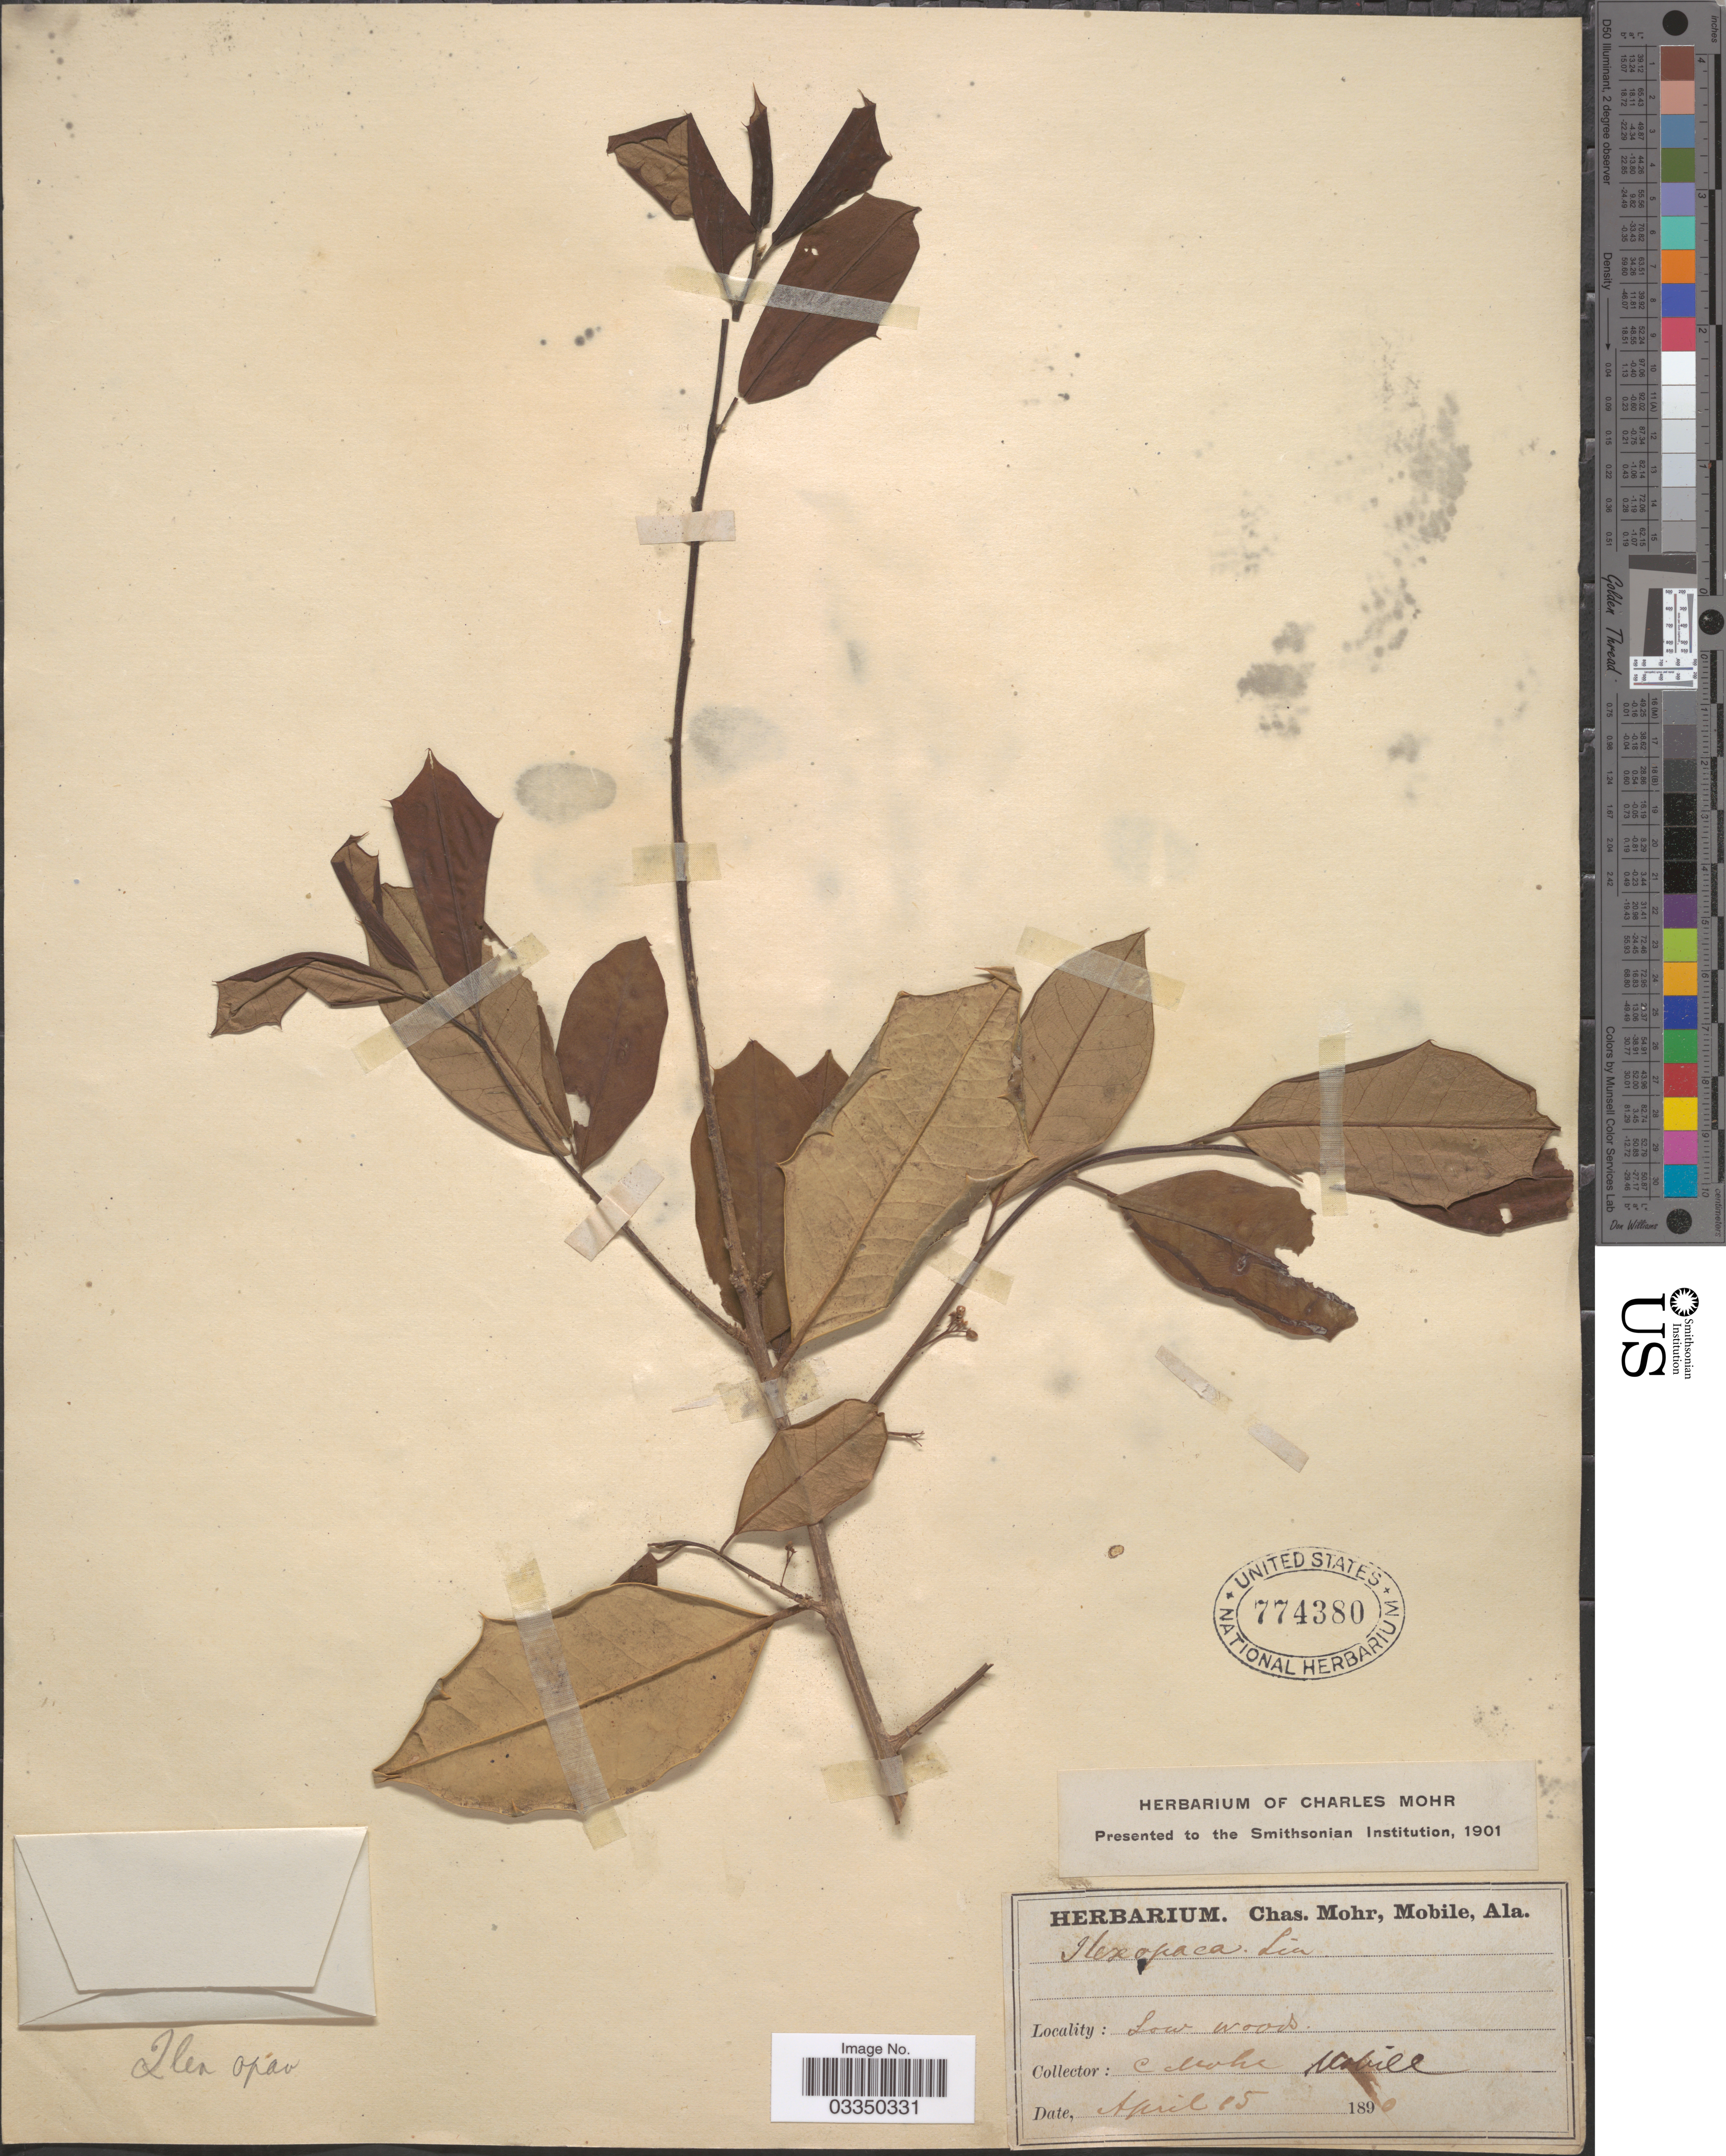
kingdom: Plantae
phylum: Tracheophyta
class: Magnoliopsida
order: Aquifoliales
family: Aquifoliaceae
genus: Ilex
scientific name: Ilex opaca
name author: Aiton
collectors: C. Mohr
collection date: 1890-04-15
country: United States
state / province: Alabama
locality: Mobile.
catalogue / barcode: US 774380